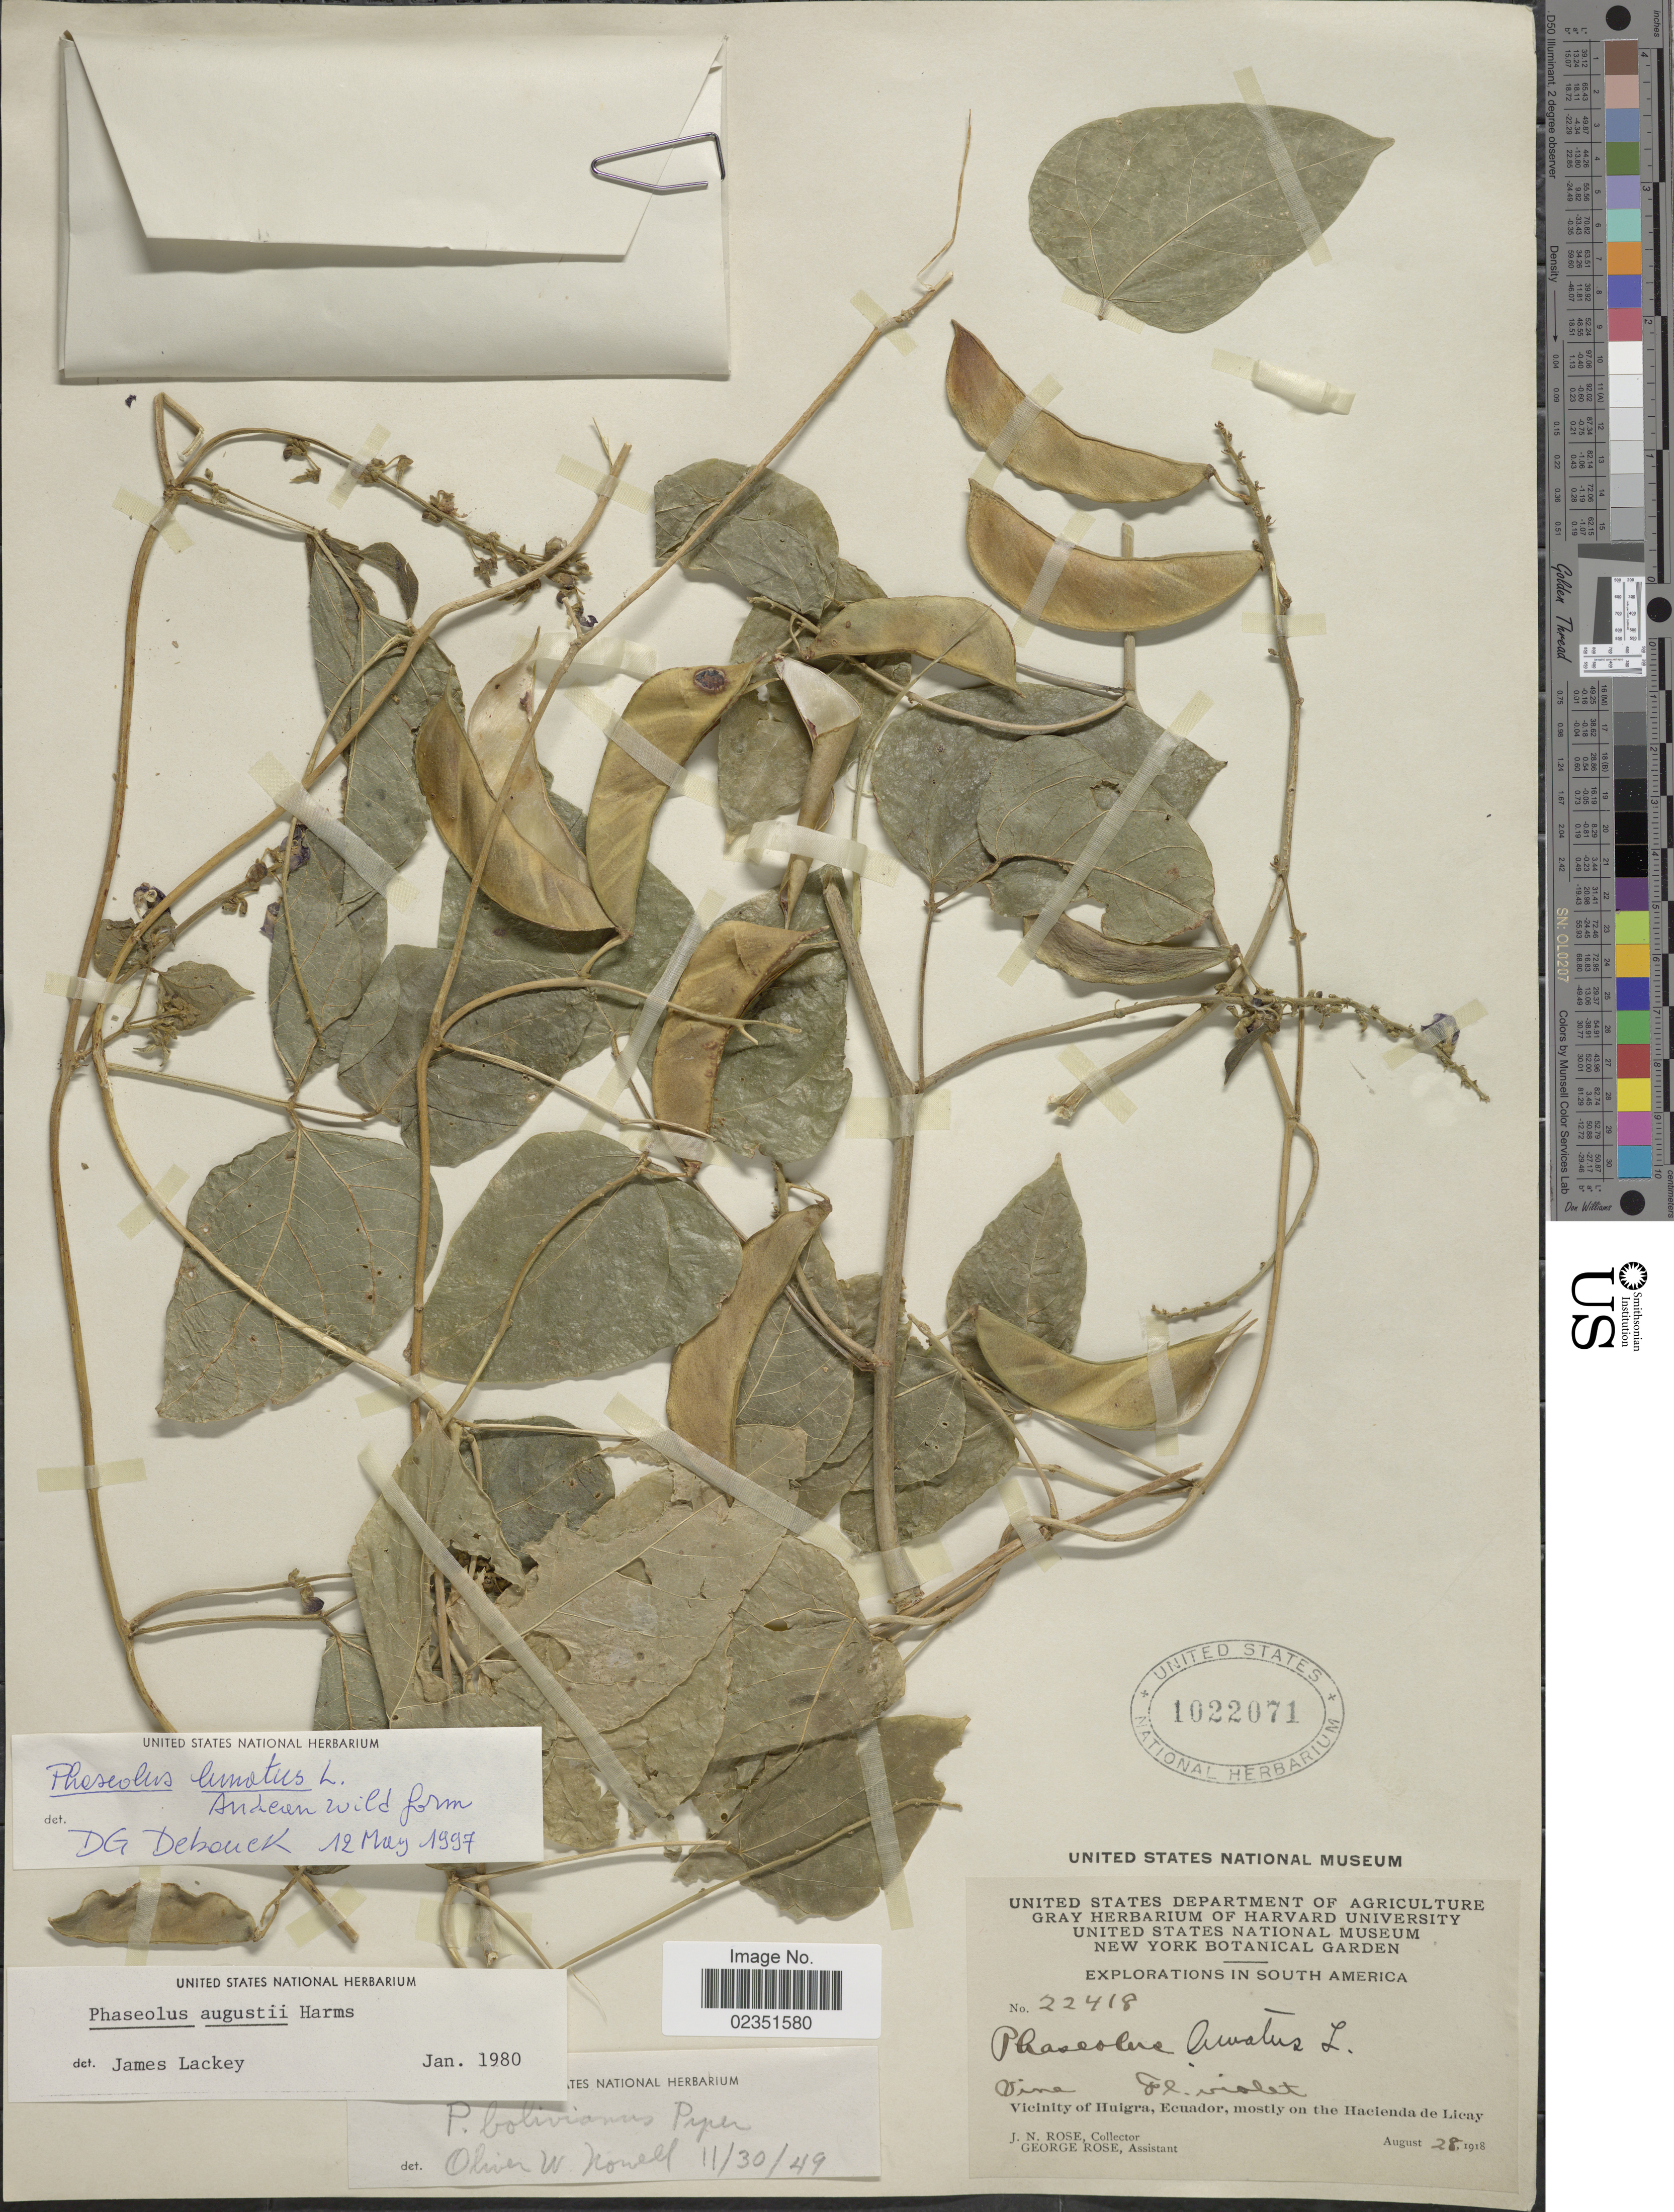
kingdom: Plantae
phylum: Tracheophyta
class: Magnoliopsida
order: Fabales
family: Fabaceae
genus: Phaseolus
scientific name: Phaseolus lunatus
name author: L.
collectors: J. N. Rose & G. Rose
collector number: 22418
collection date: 1918-08-28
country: Ecuador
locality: Vicinity of Huigra, mostly on the Hacienda de Licay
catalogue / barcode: US 1022071